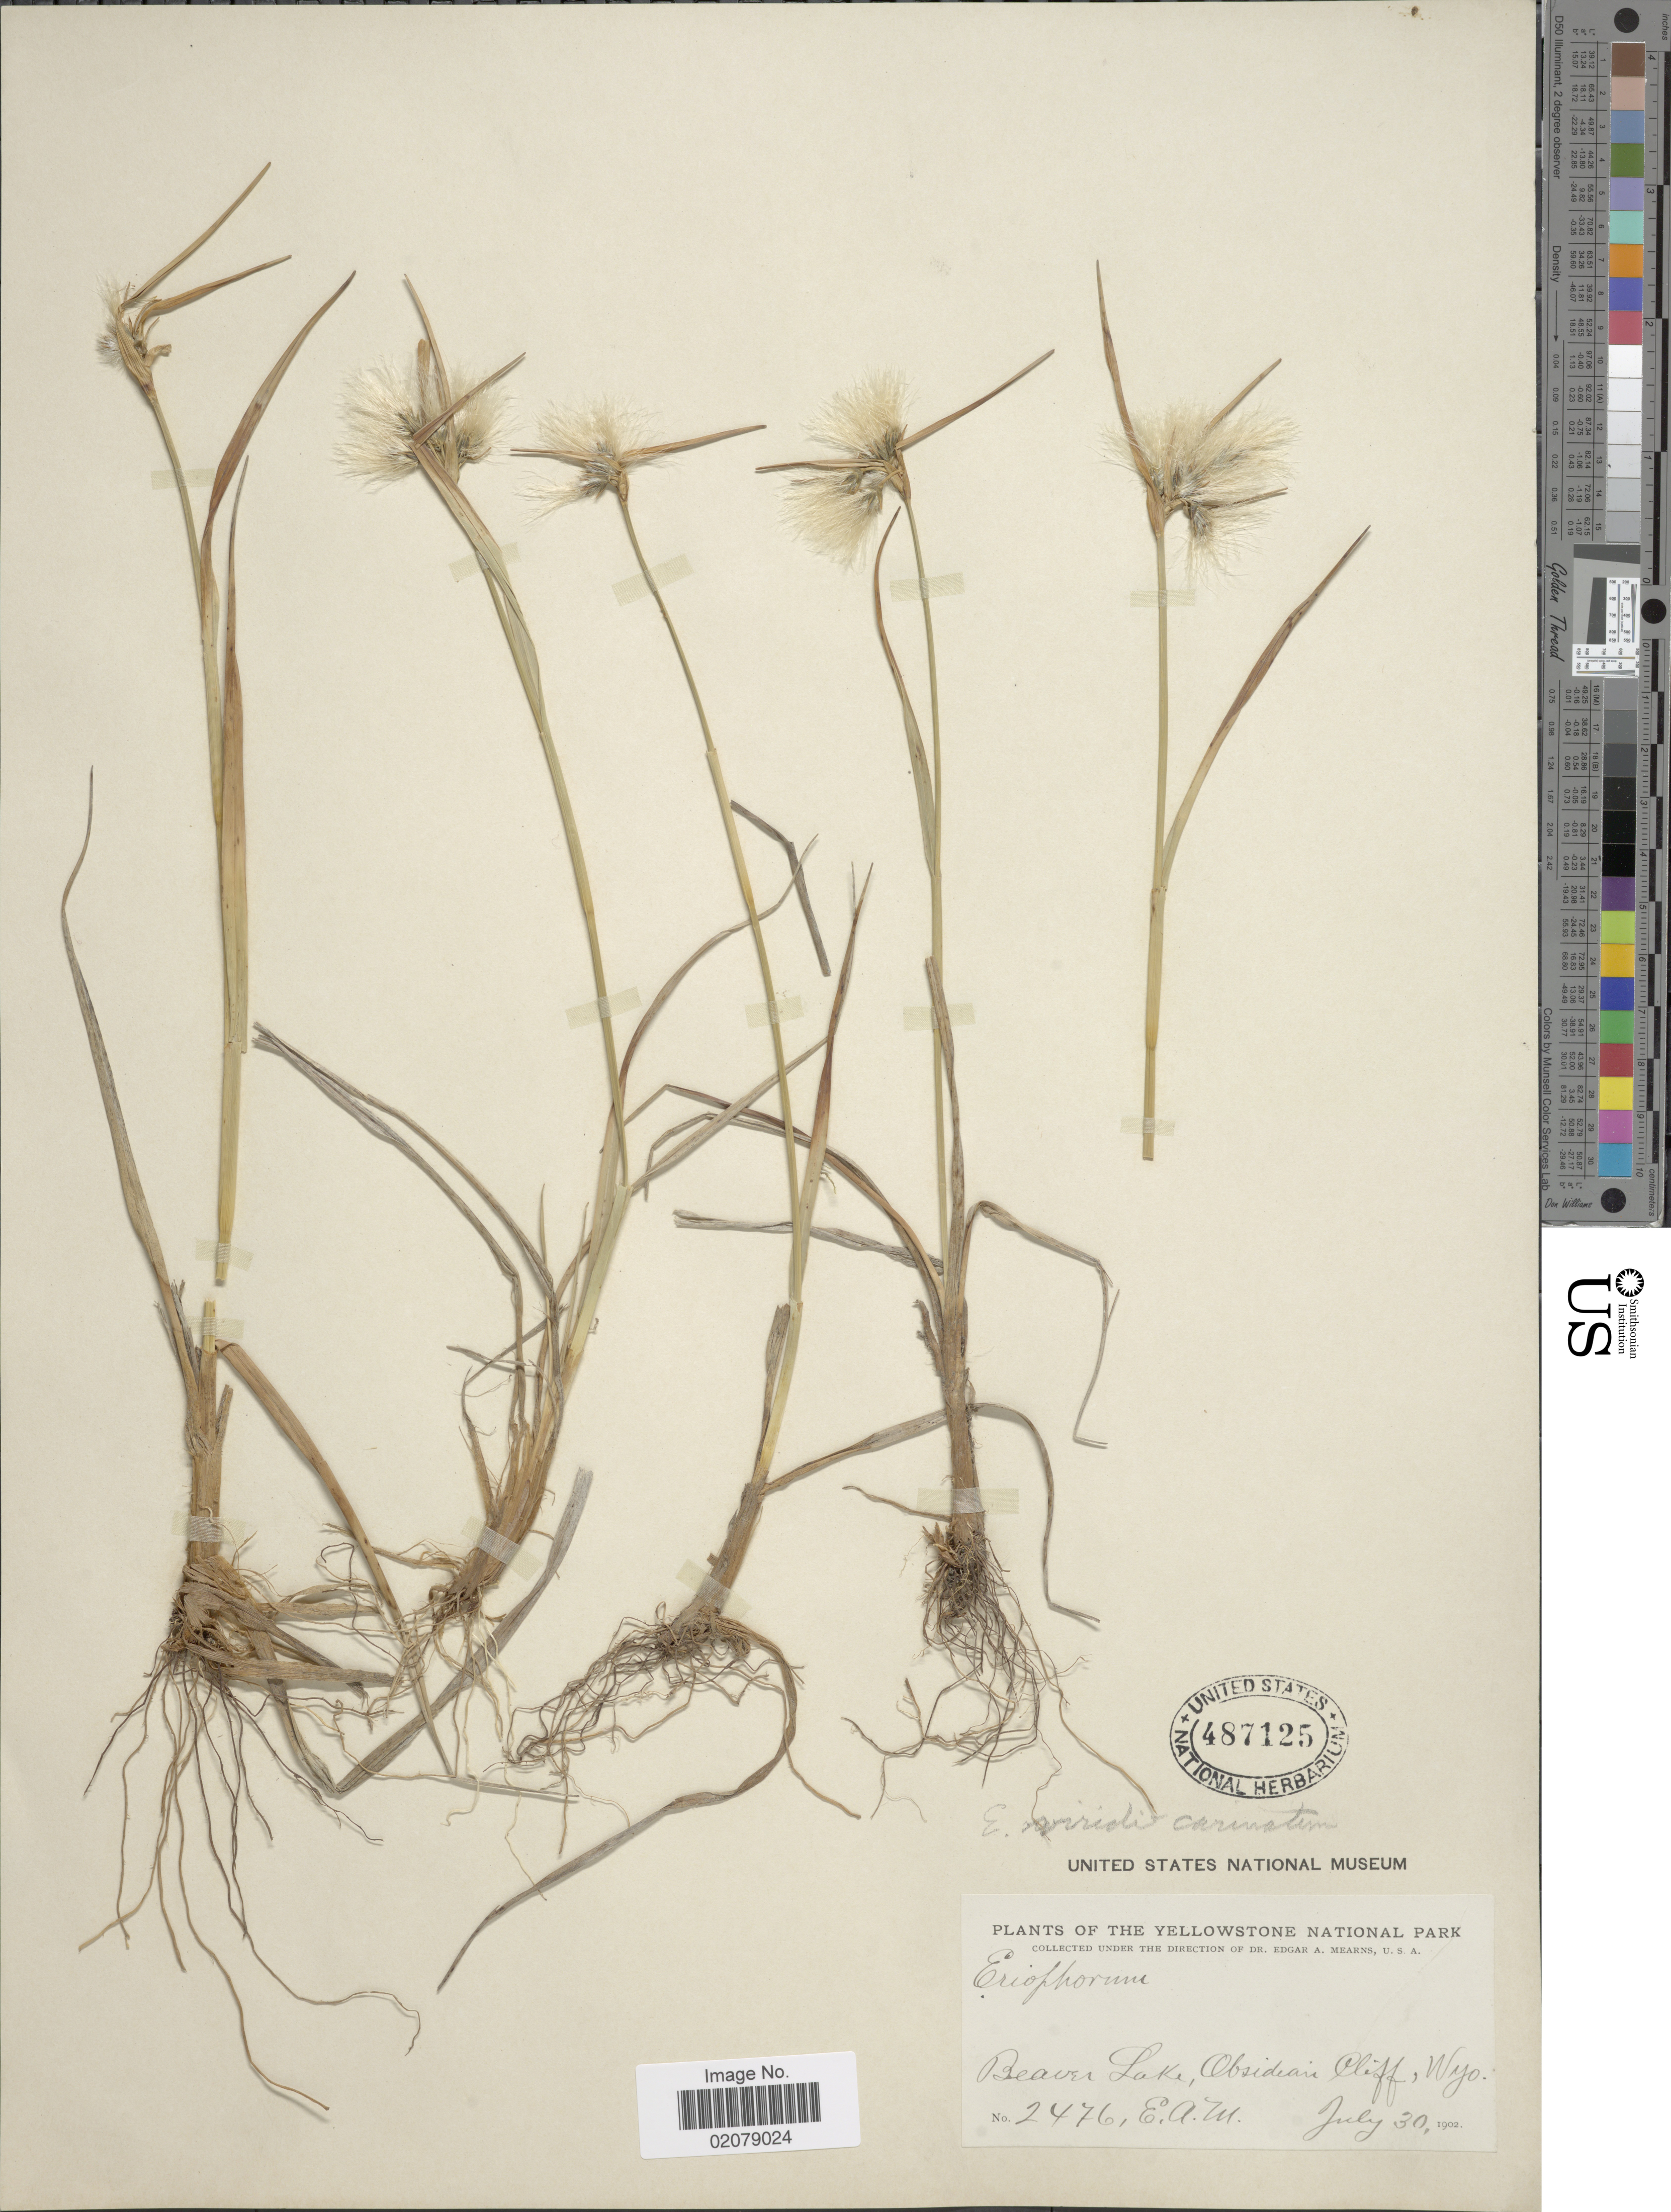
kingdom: Plantae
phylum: Tracheophyta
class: Liliopsida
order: Poales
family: Cyperaceae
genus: Eriophorum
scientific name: Eriophorum viridicarinatum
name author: (Englem.) Fernald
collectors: E. A. Mearns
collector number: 2476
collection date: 1902-07-30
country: United States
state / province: Wyoming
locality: The Yellowstone National Park, Beaver Lake, Obsidiani Cliff, Wyo.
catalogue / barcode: US 487125